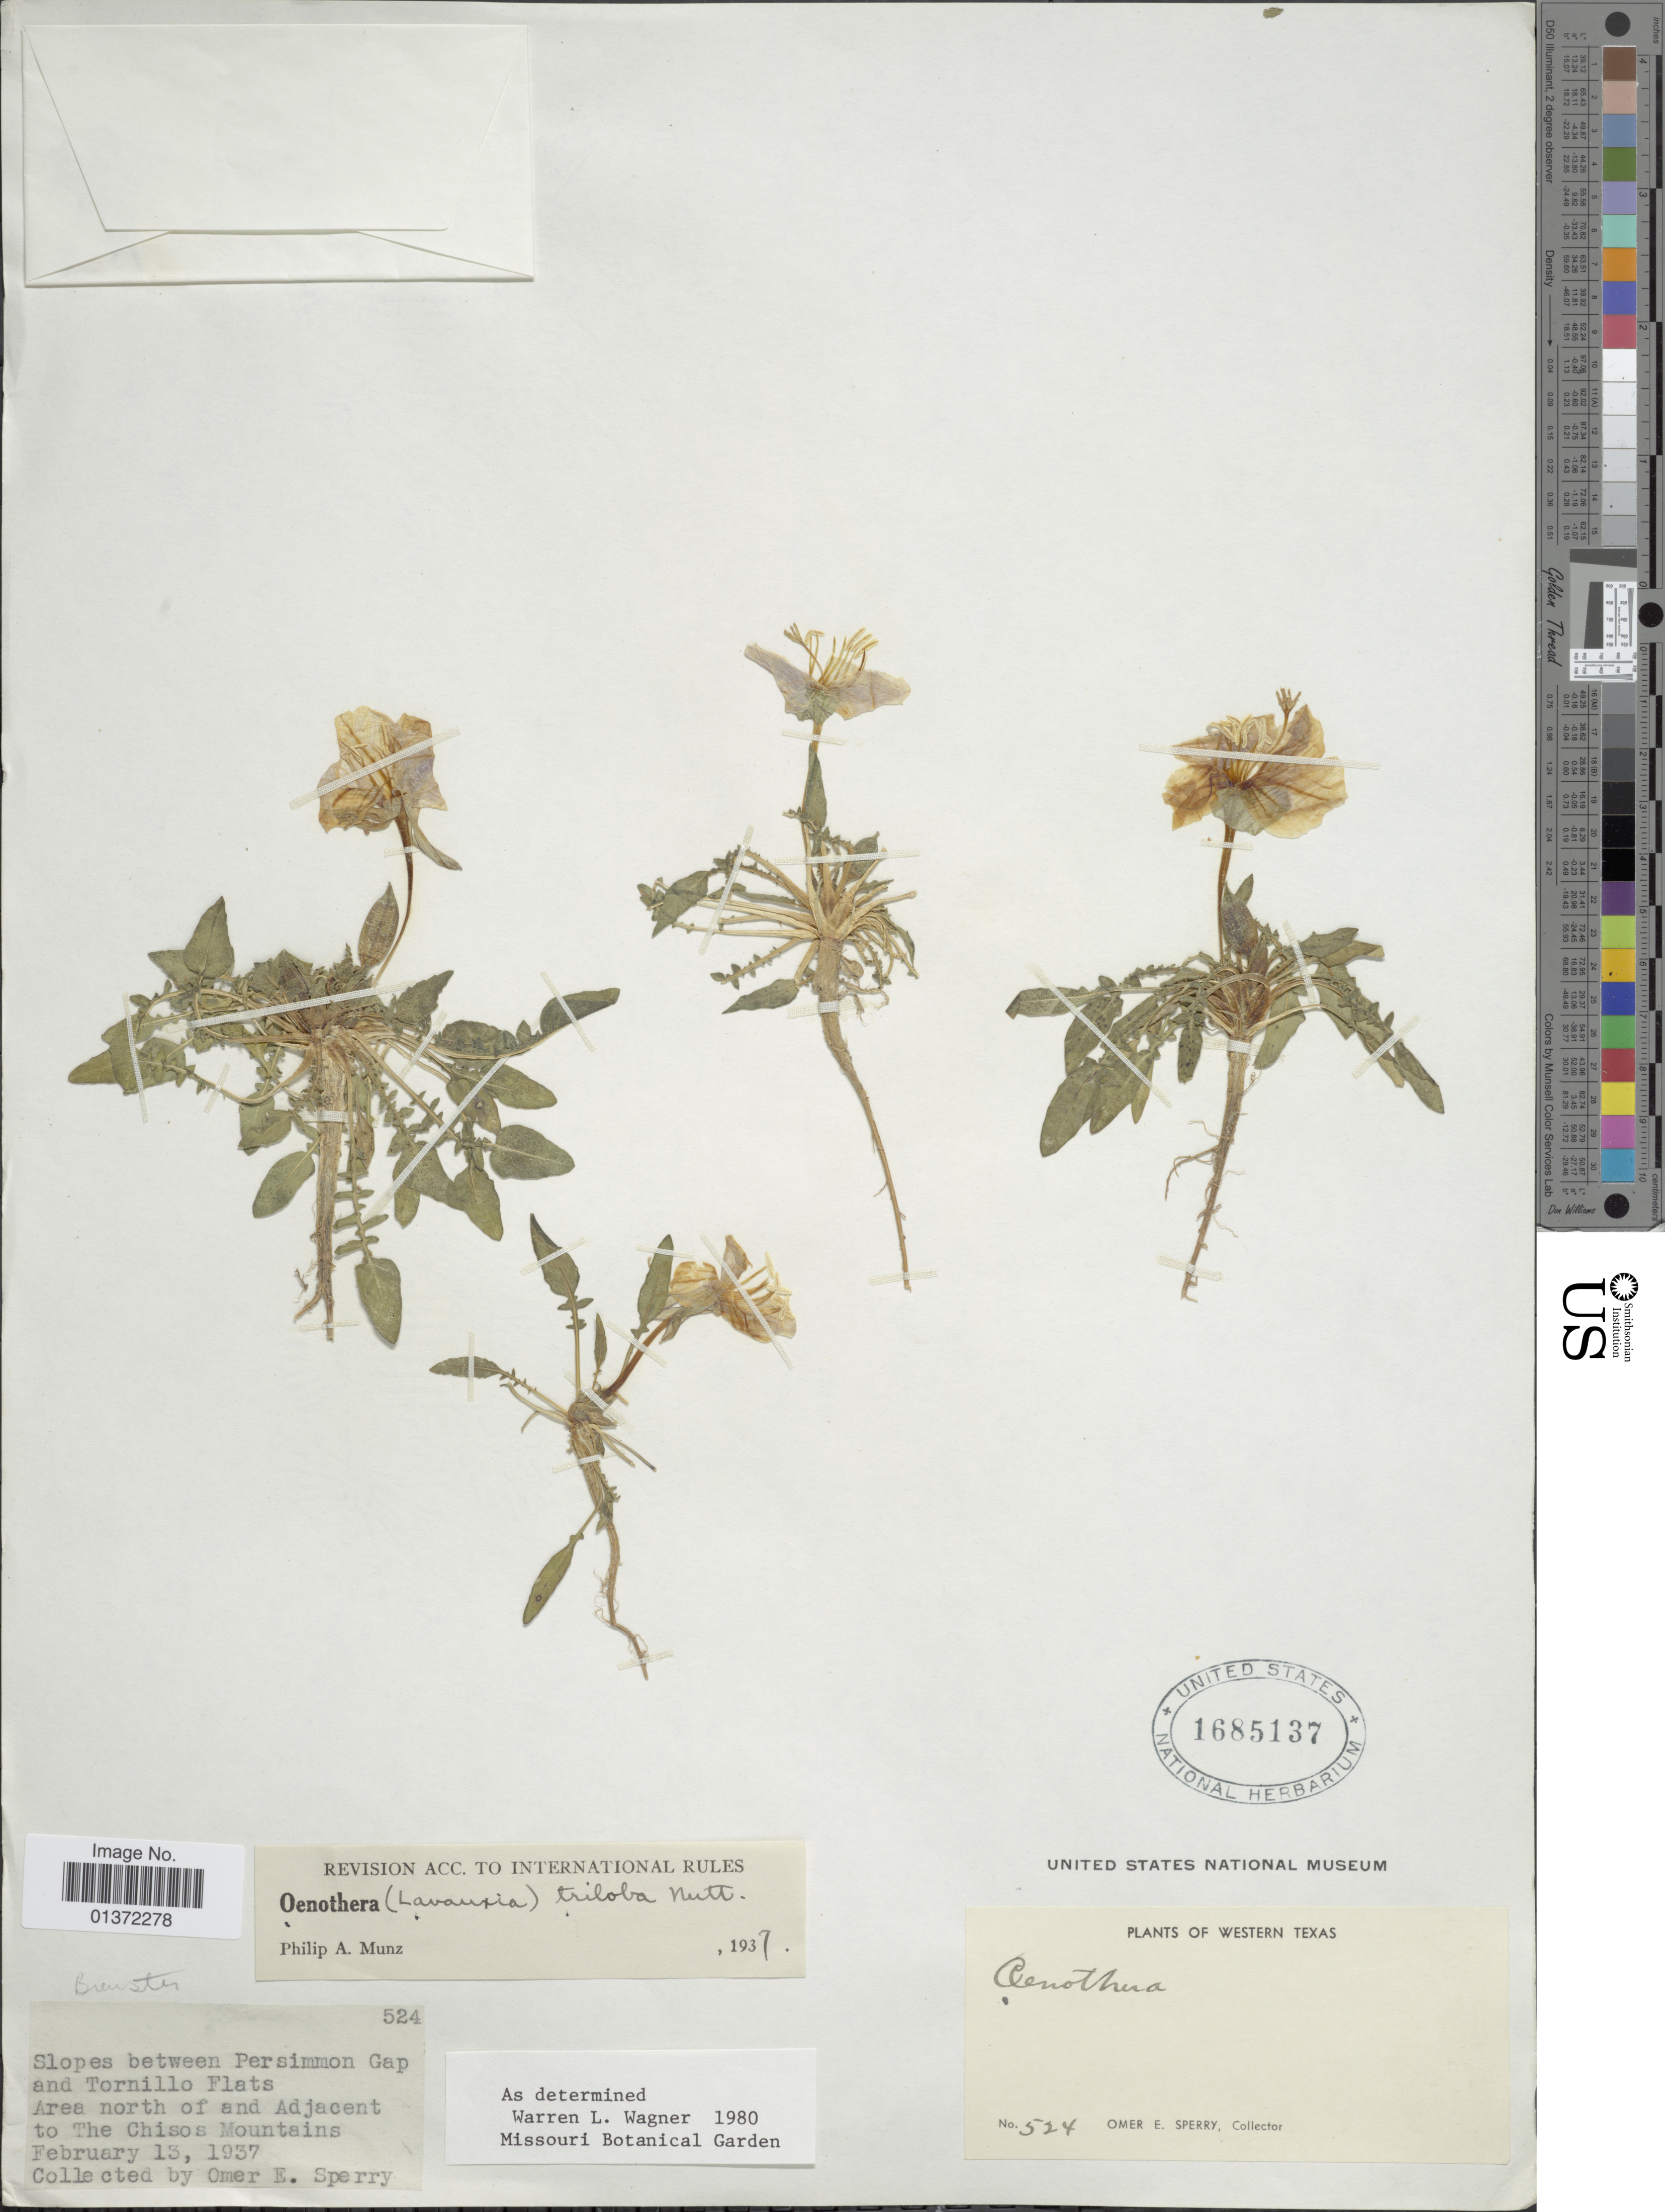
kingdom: Plantae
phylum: Tracheophyta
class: Magnoliopsida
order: Myrtales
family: Onagraceae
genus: Oenothera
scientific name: Oenothera triloba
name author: Nutt.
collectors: O. E. Sperry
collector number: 524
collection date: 1937-02-13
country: United States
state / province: Texas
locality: Western Texas, slopes between Persimmon Gap and Tornillo Flats, area north of and adjacent to The Chisos Mountains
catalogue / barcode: US 1685137